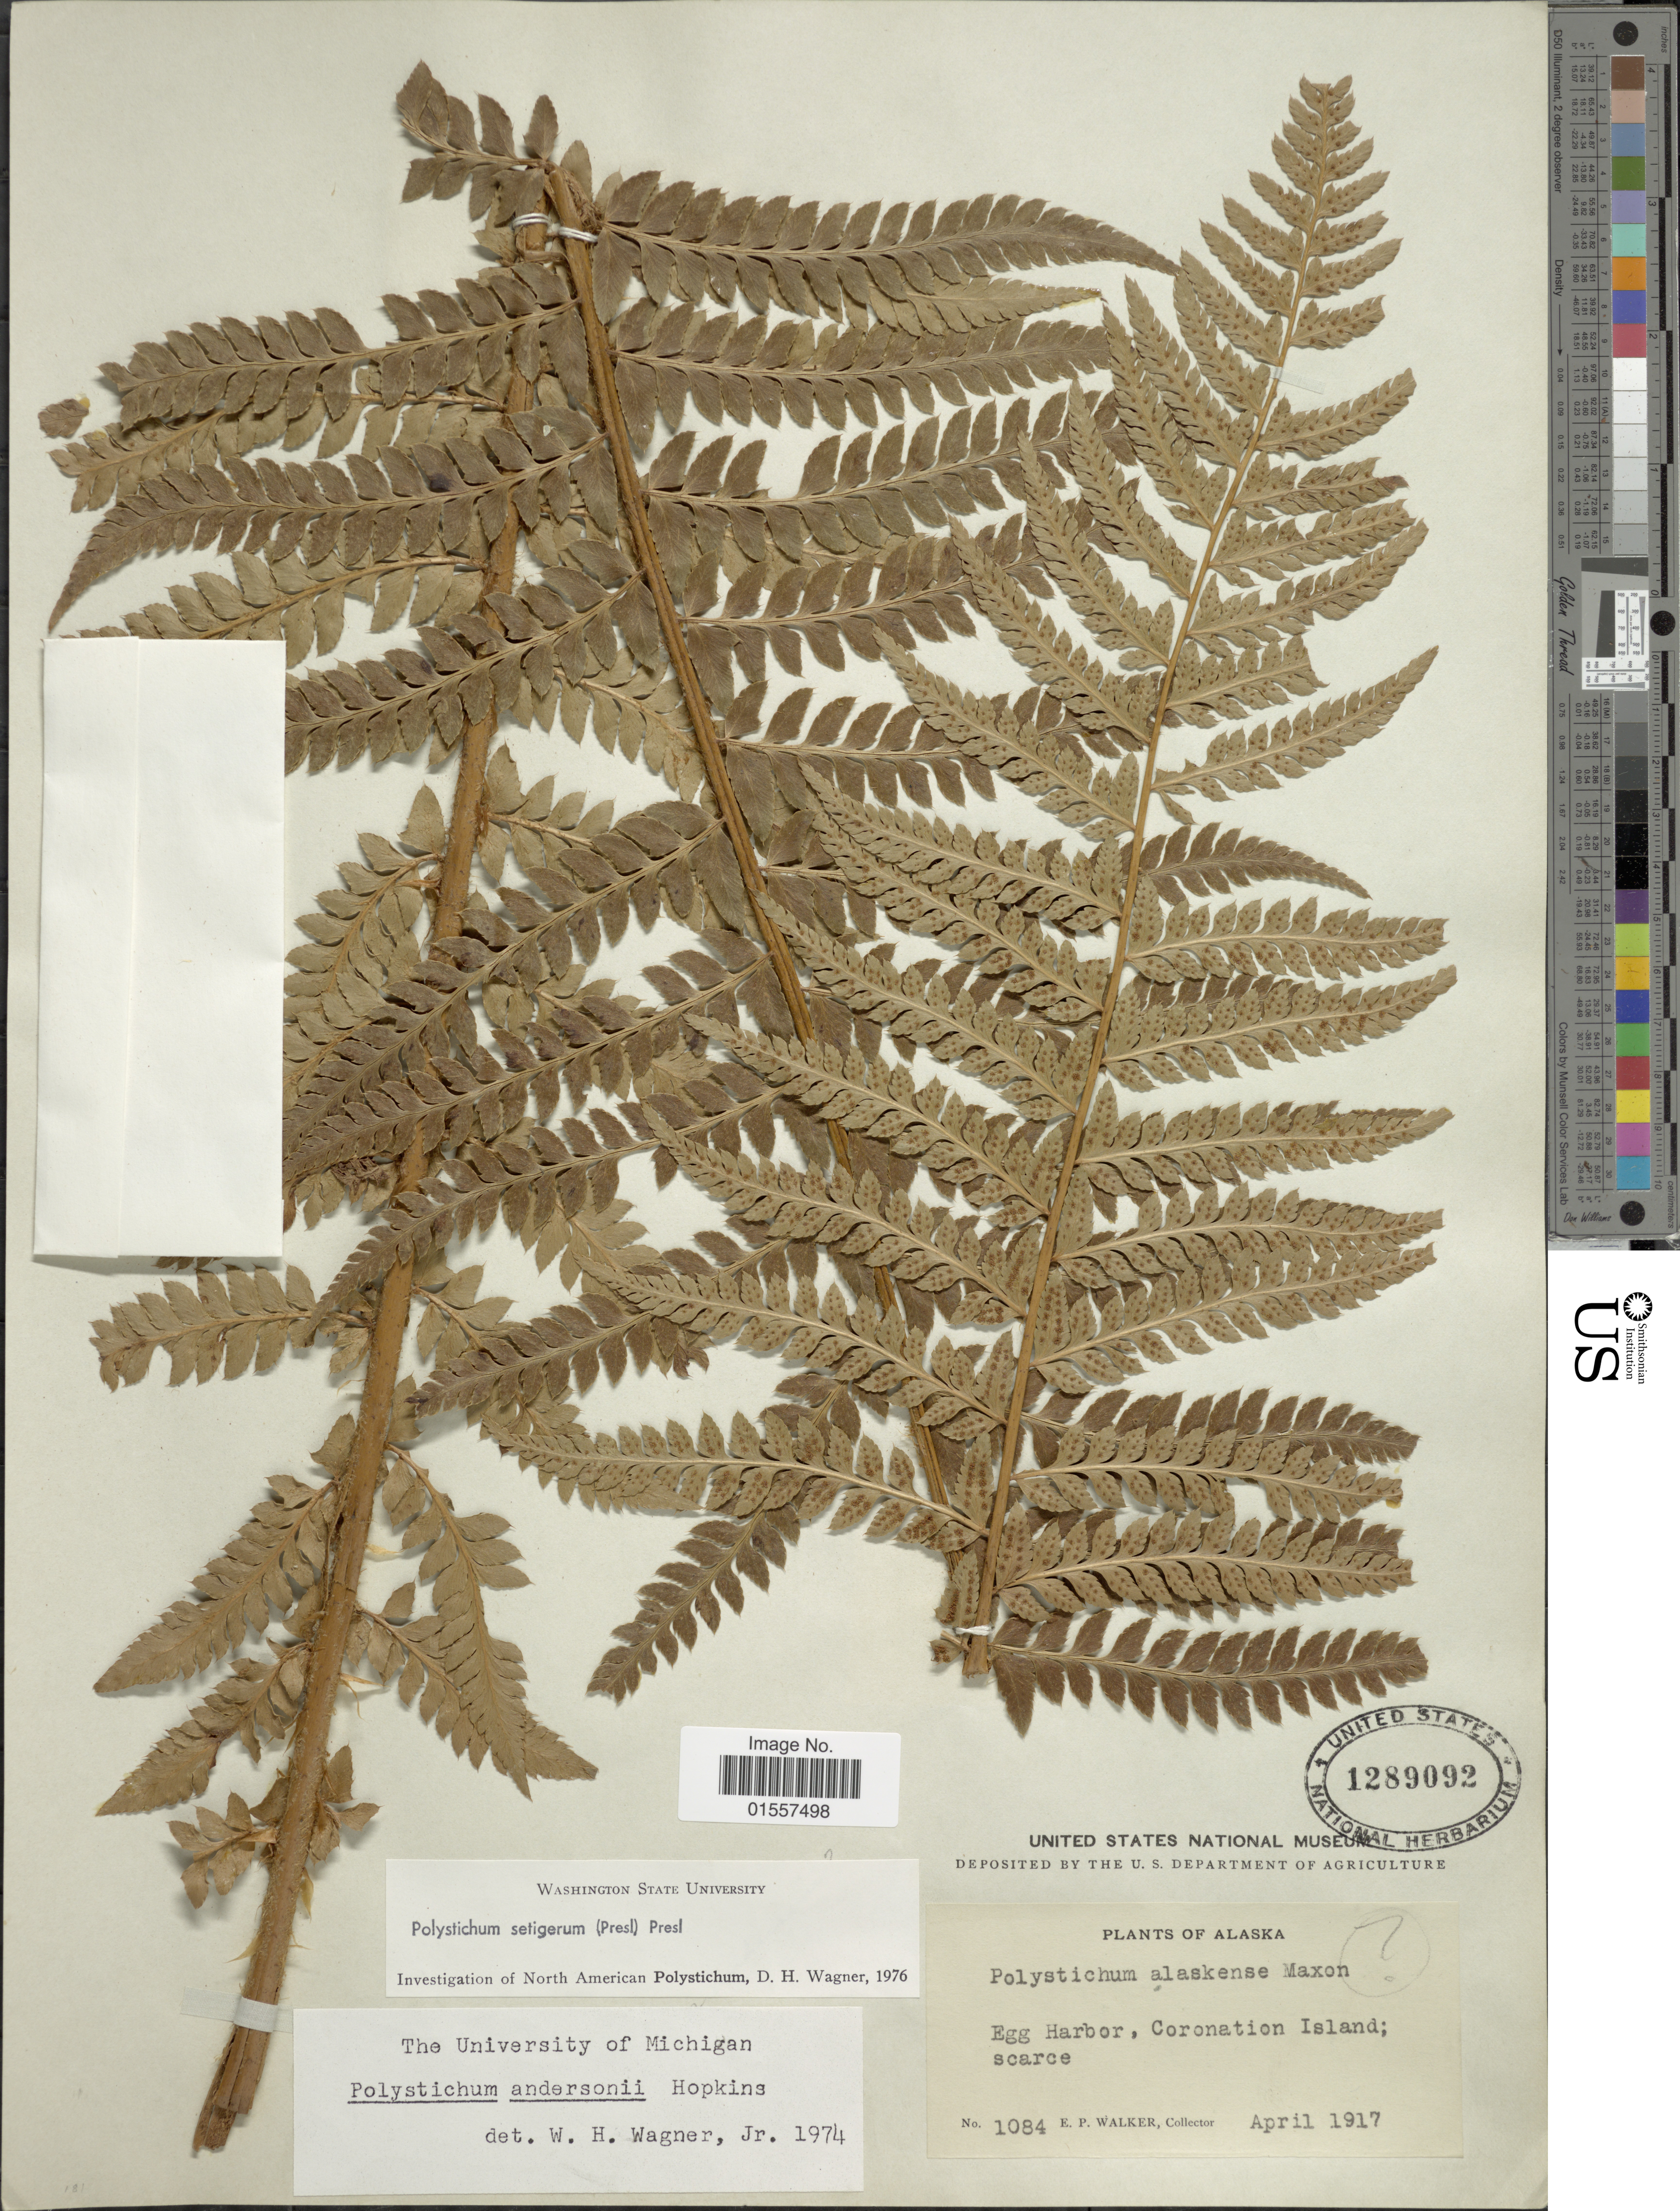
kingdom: Plantae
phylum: Tracheophyta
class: Polypodiopsida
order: Polypodiales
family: Dryopteridaceae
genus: Polystichum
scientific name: Polystichum setigerum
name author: (C. Presl) C. Presl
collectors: E. P. Walker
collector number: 1084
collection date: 1917-04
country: United States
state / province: Alaska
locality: Alaska, Egg Harbor, Coronation Island; scarce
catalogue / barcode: US 1289092